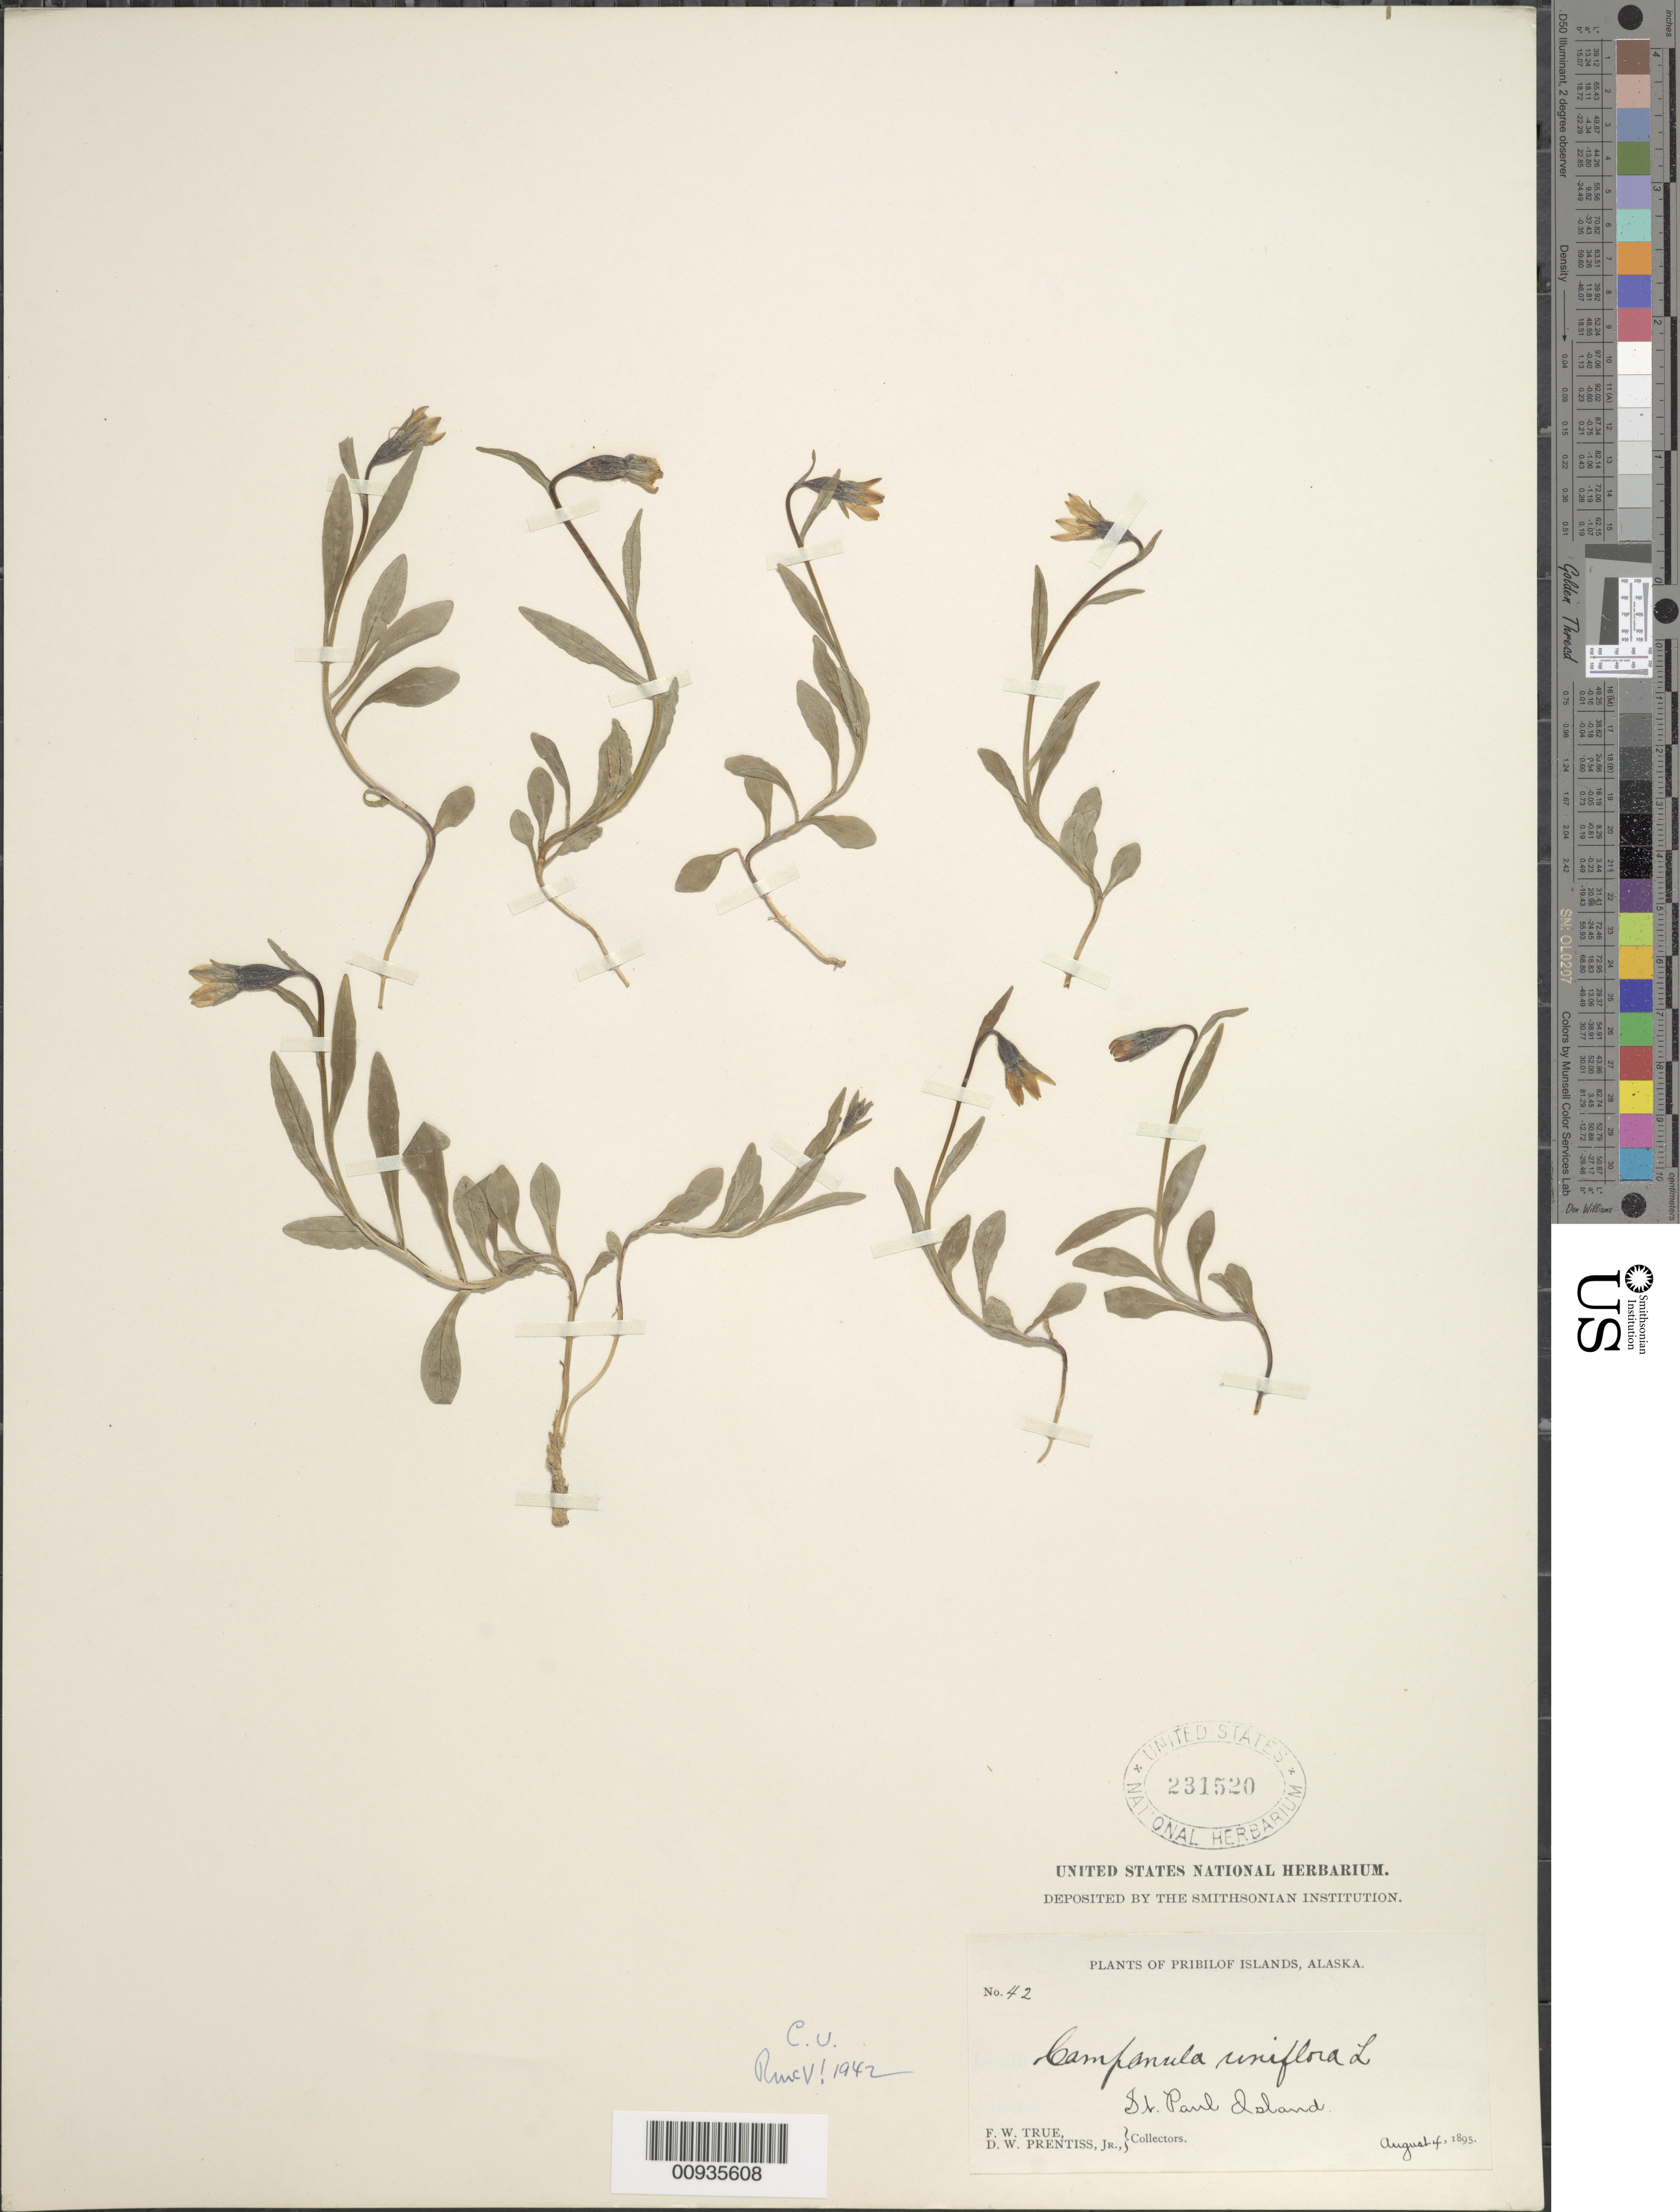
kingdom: Plantae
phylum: Tracheophyta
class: Magnoliopsida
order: Asterales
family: Campanulaceae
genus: Campanula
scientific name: Campanula uniflora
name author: L.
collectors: F. True & D. Prentiss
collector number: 42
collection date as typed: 4 Aug 1895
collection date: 1895-08-04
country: United States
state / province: Alaska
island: St. Paul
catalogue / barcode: US 231520